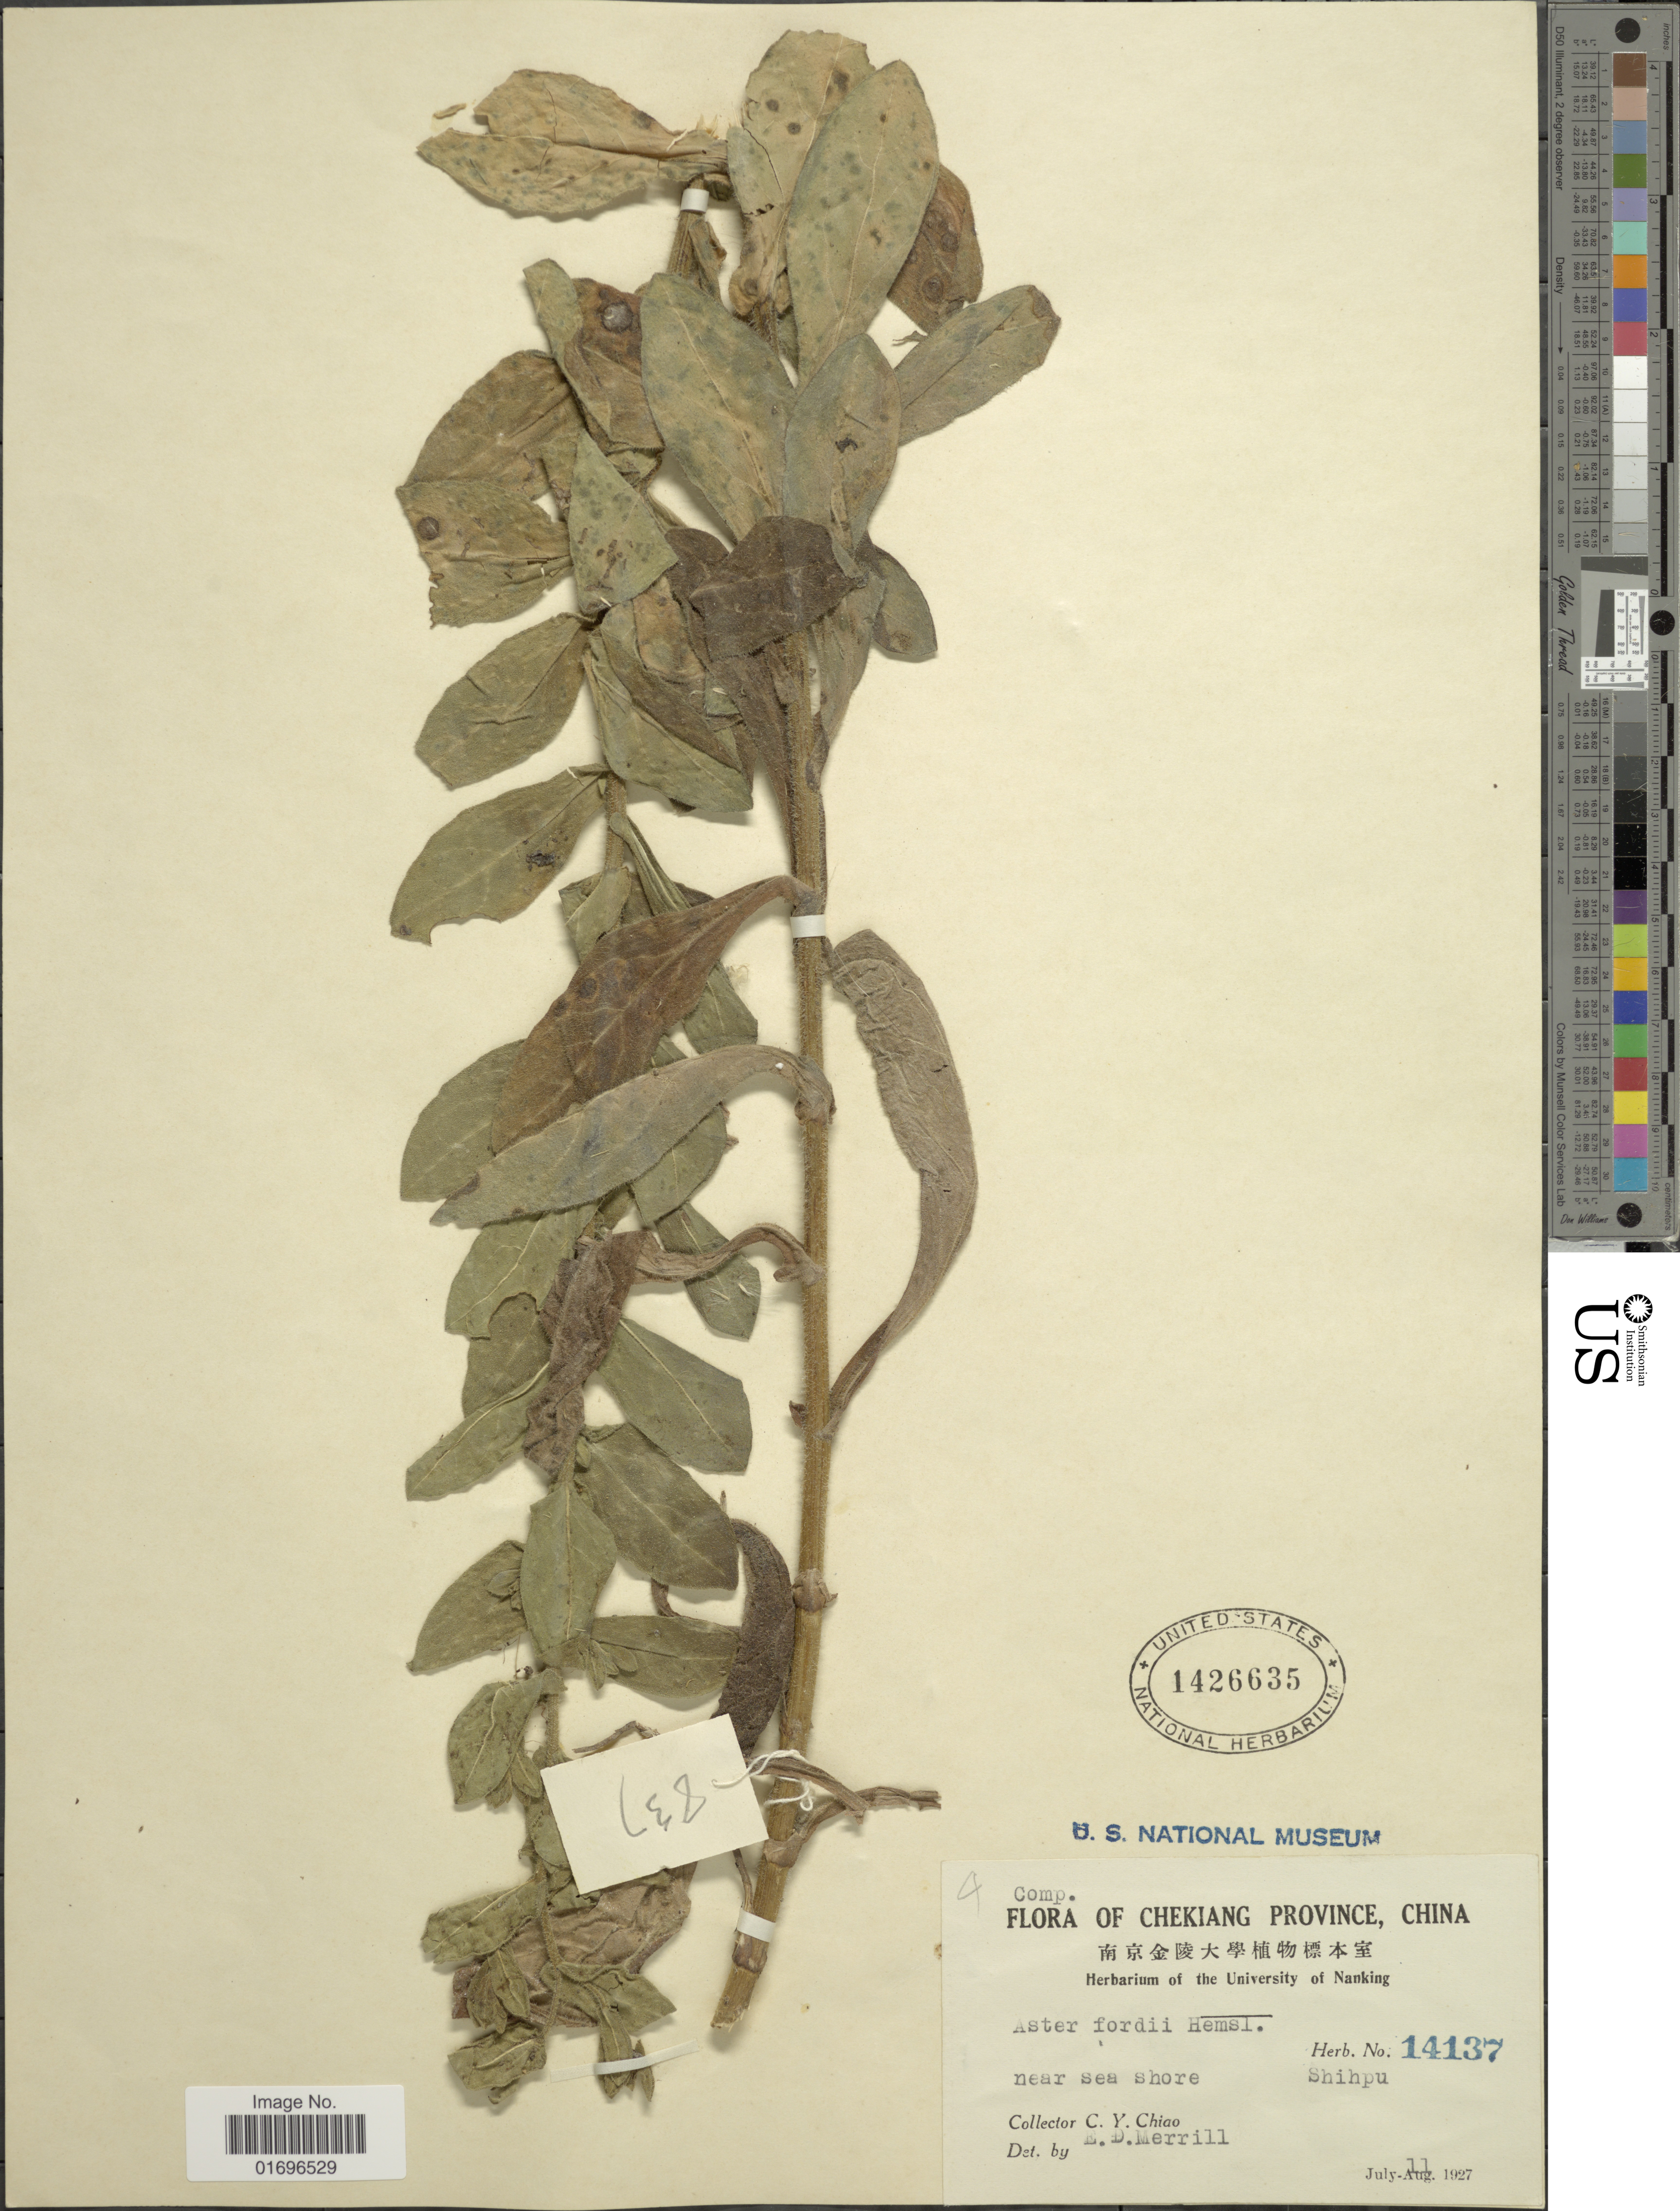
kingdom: Plantae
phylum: Tracheophyta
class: Magnoliopsida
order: Asterales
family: Asteraceae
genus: Aster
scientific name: Aster fordii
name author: Hemsl.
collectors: C. Y. Chiao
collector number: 14137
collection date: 1927-07-11/1927-08-11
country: China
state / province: Zhejiang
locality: Chekiang Province. Shihpu near sea shore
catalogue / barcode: US 1426635